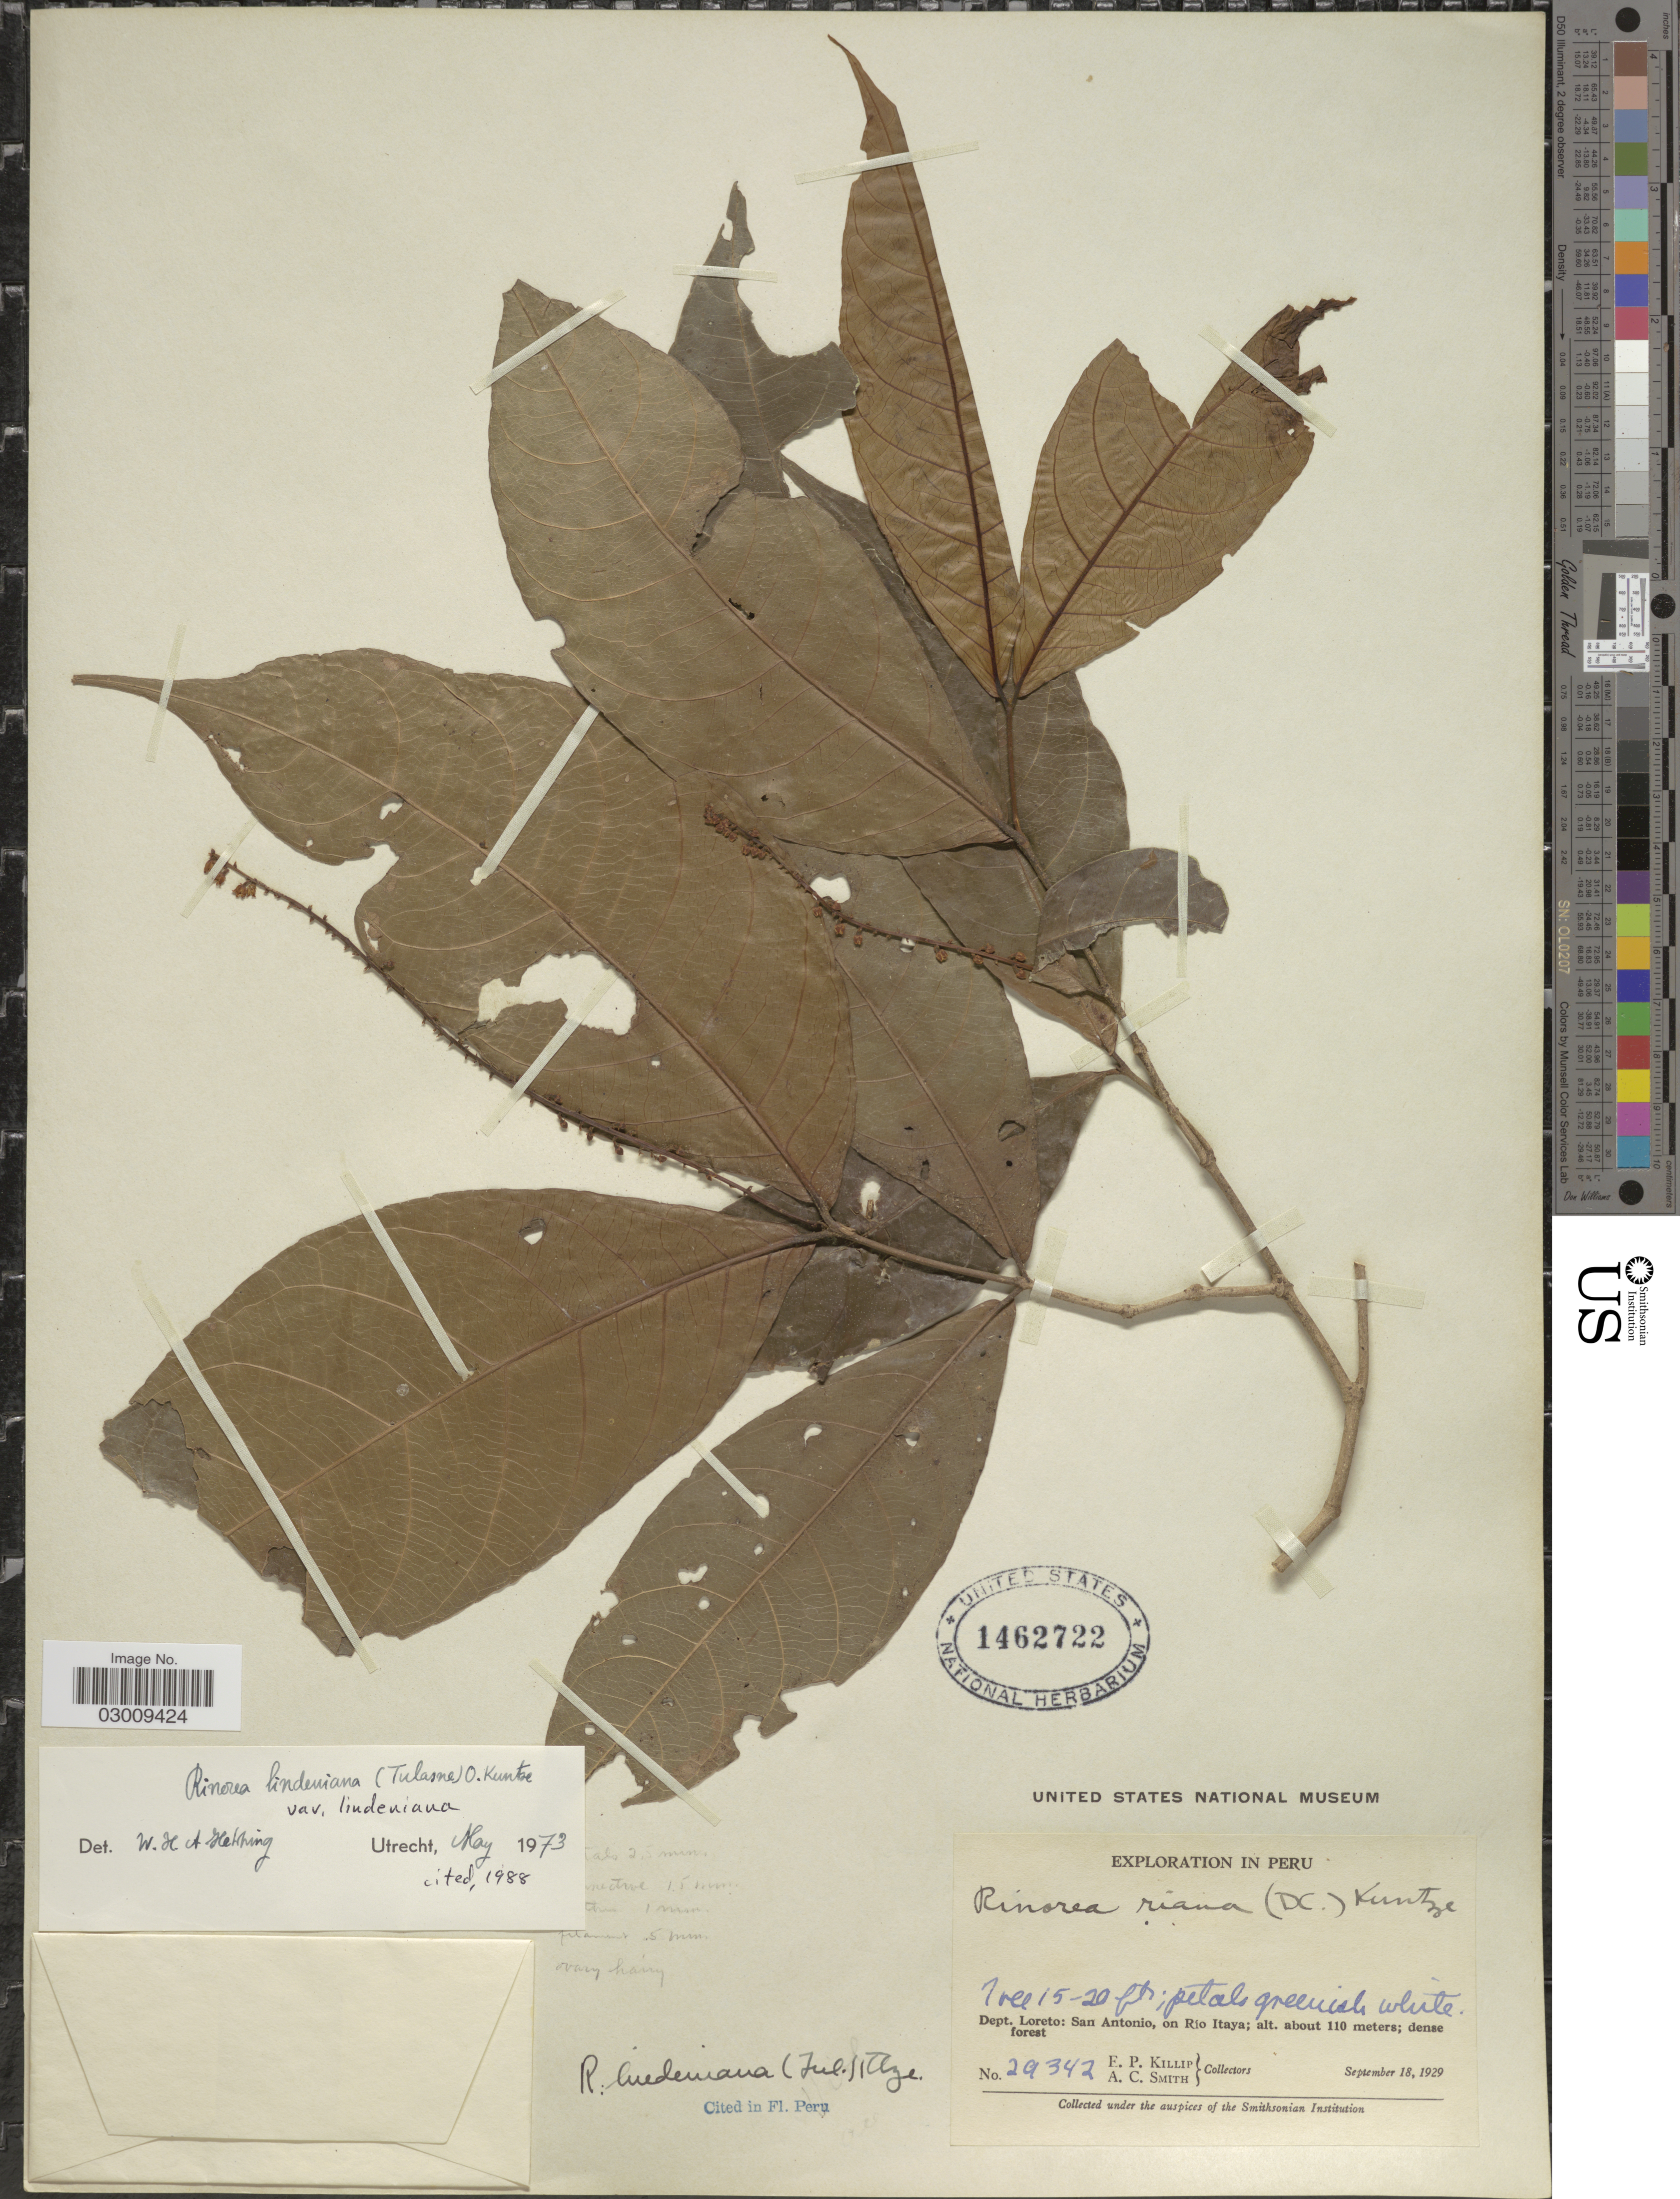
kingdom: Plantae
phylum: Tracheophyta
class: Magnoliopsida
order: Malpighiales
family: Violaceae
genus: Rinorea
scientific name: Rinorea lindeniana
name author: (Tul.) Kuntze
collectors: E. P. Killip & A. C. Smith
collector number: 29342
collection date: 1929-09-18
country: Peru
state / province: Loreto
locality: Dept. Loreto: San Antonio, on Río Itaya.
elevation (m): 110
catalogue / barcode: US 1462722